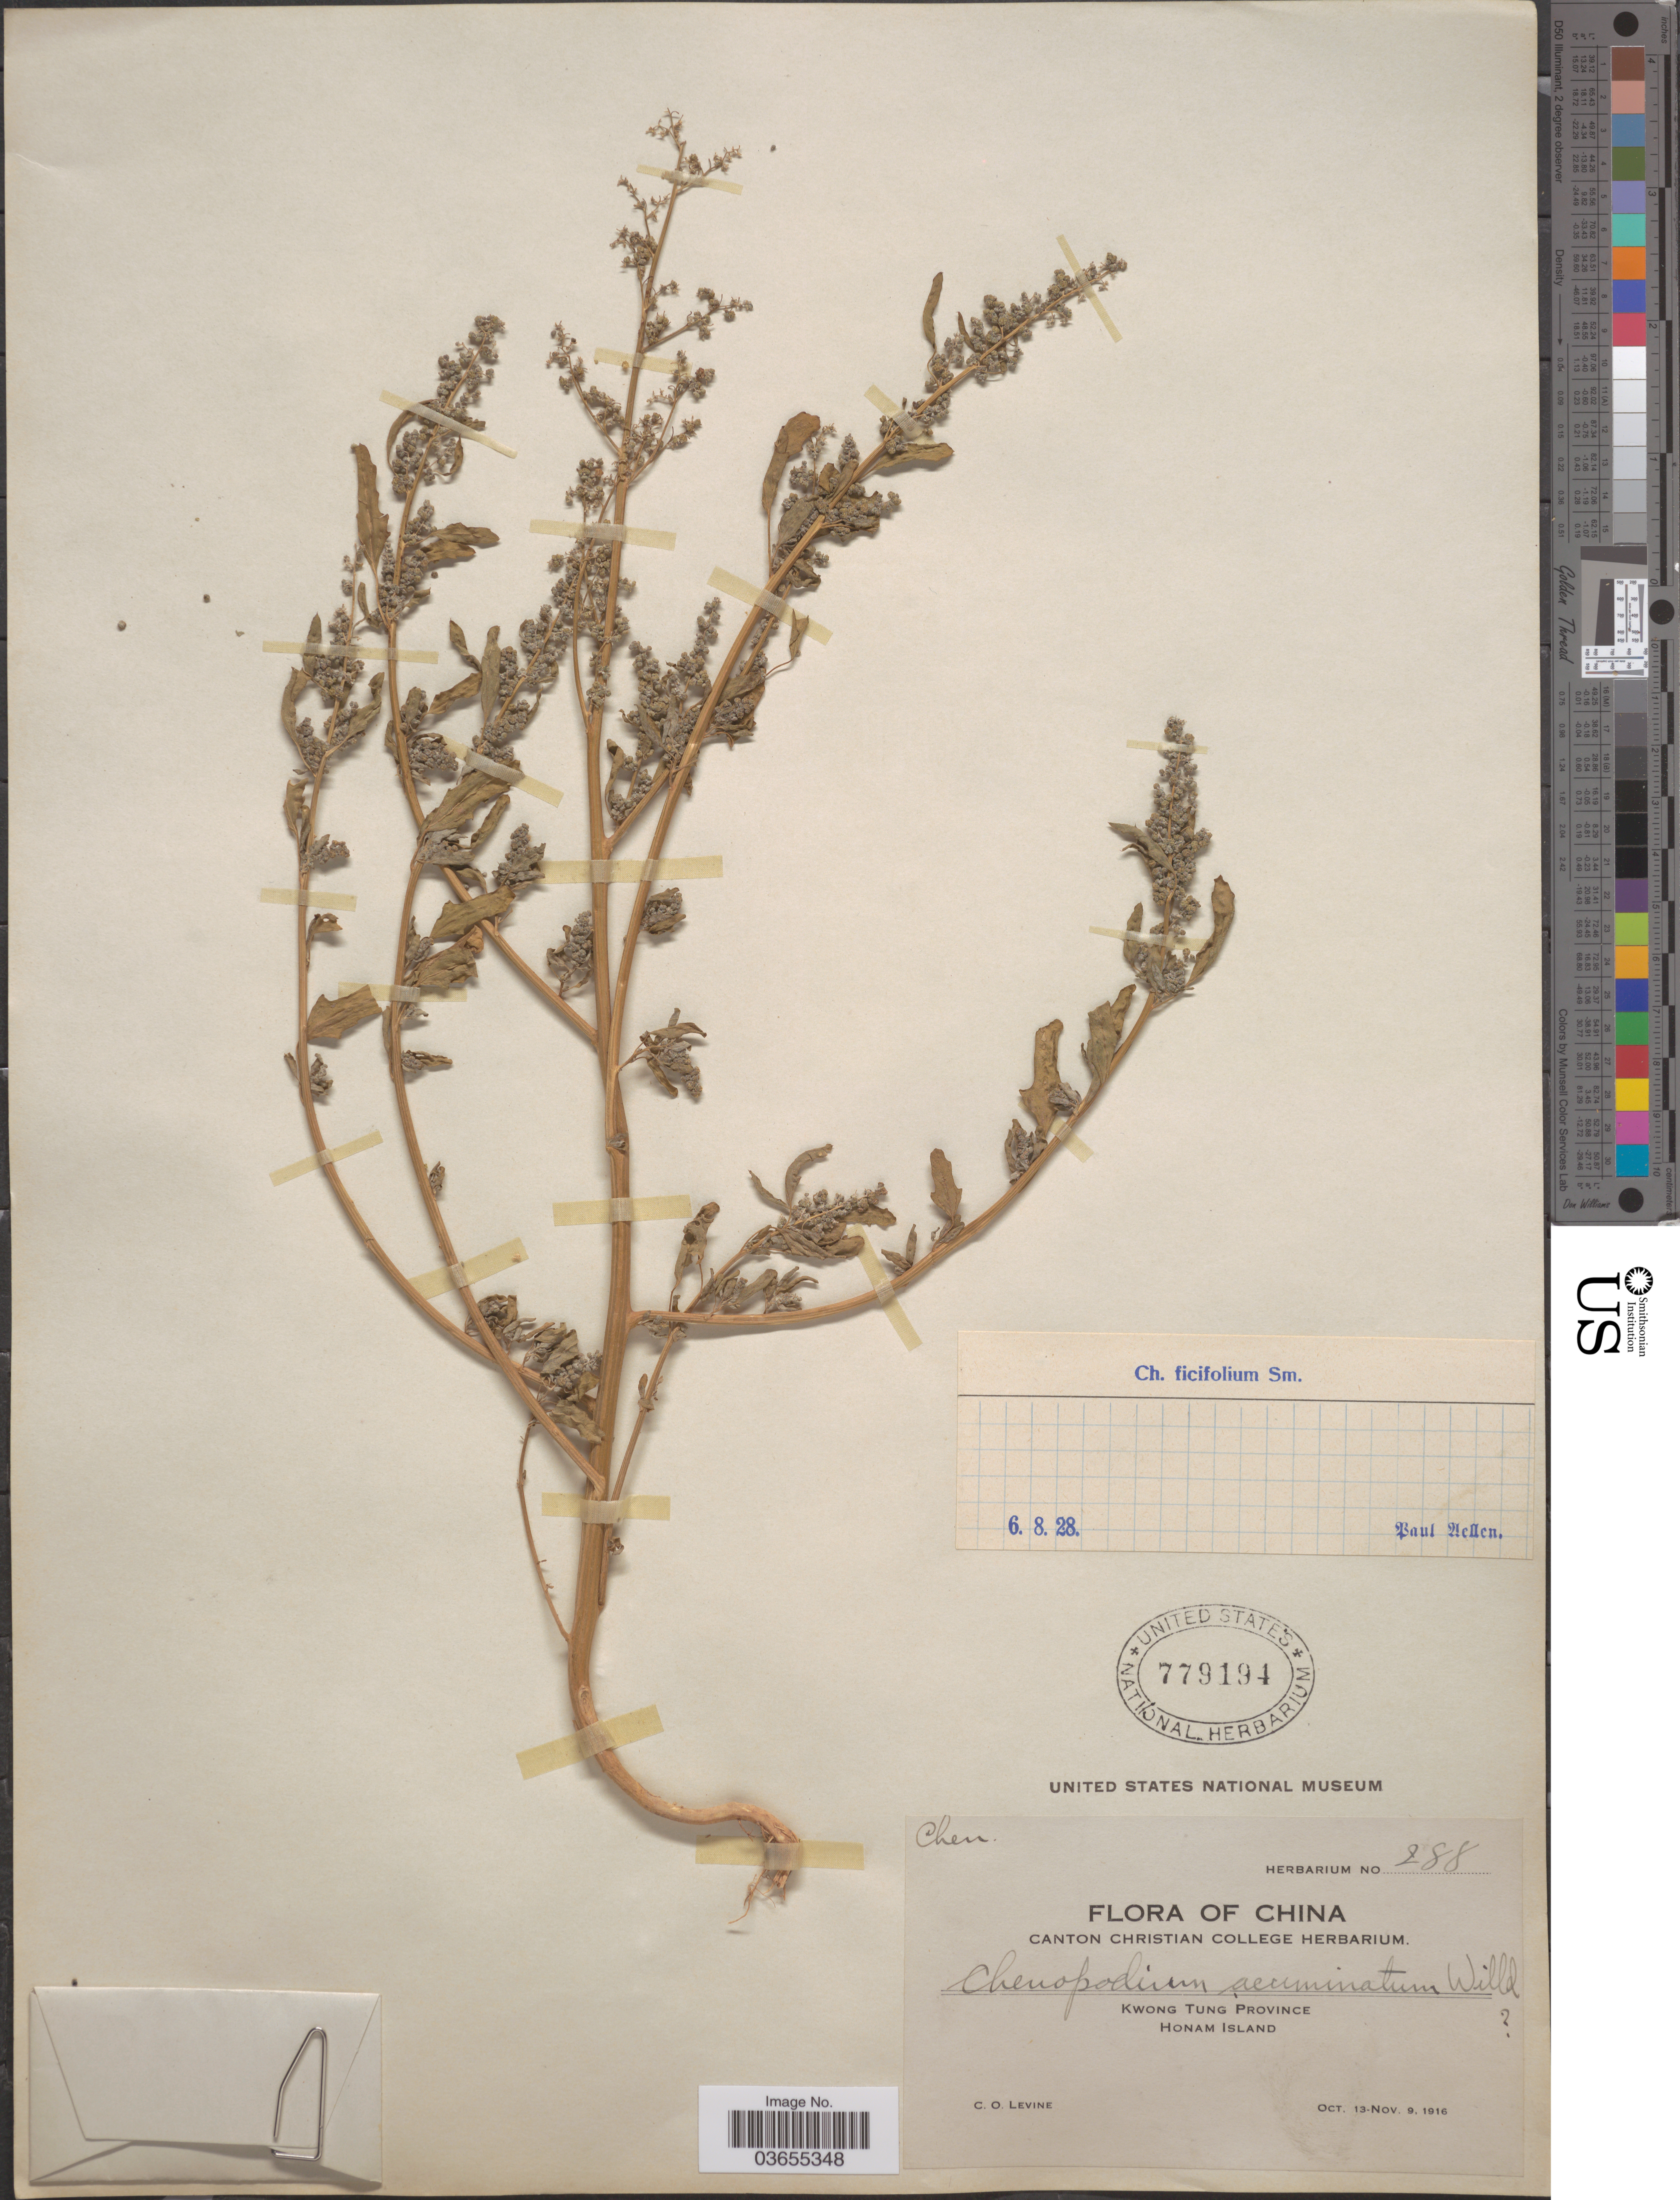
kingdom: Plantae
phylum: Tracheophyta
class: Magnoliopsida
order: Caryophyllales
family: Amaranthaceae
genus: Chenopodium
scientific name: Chenopodium ficifolium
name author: Sm.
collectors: C. O. Levine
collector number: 288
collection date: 1916-10-13/1916-11-09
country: China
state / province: Guangdong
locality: Kwong Tung Province. Honam Island.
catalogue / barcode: US 779194